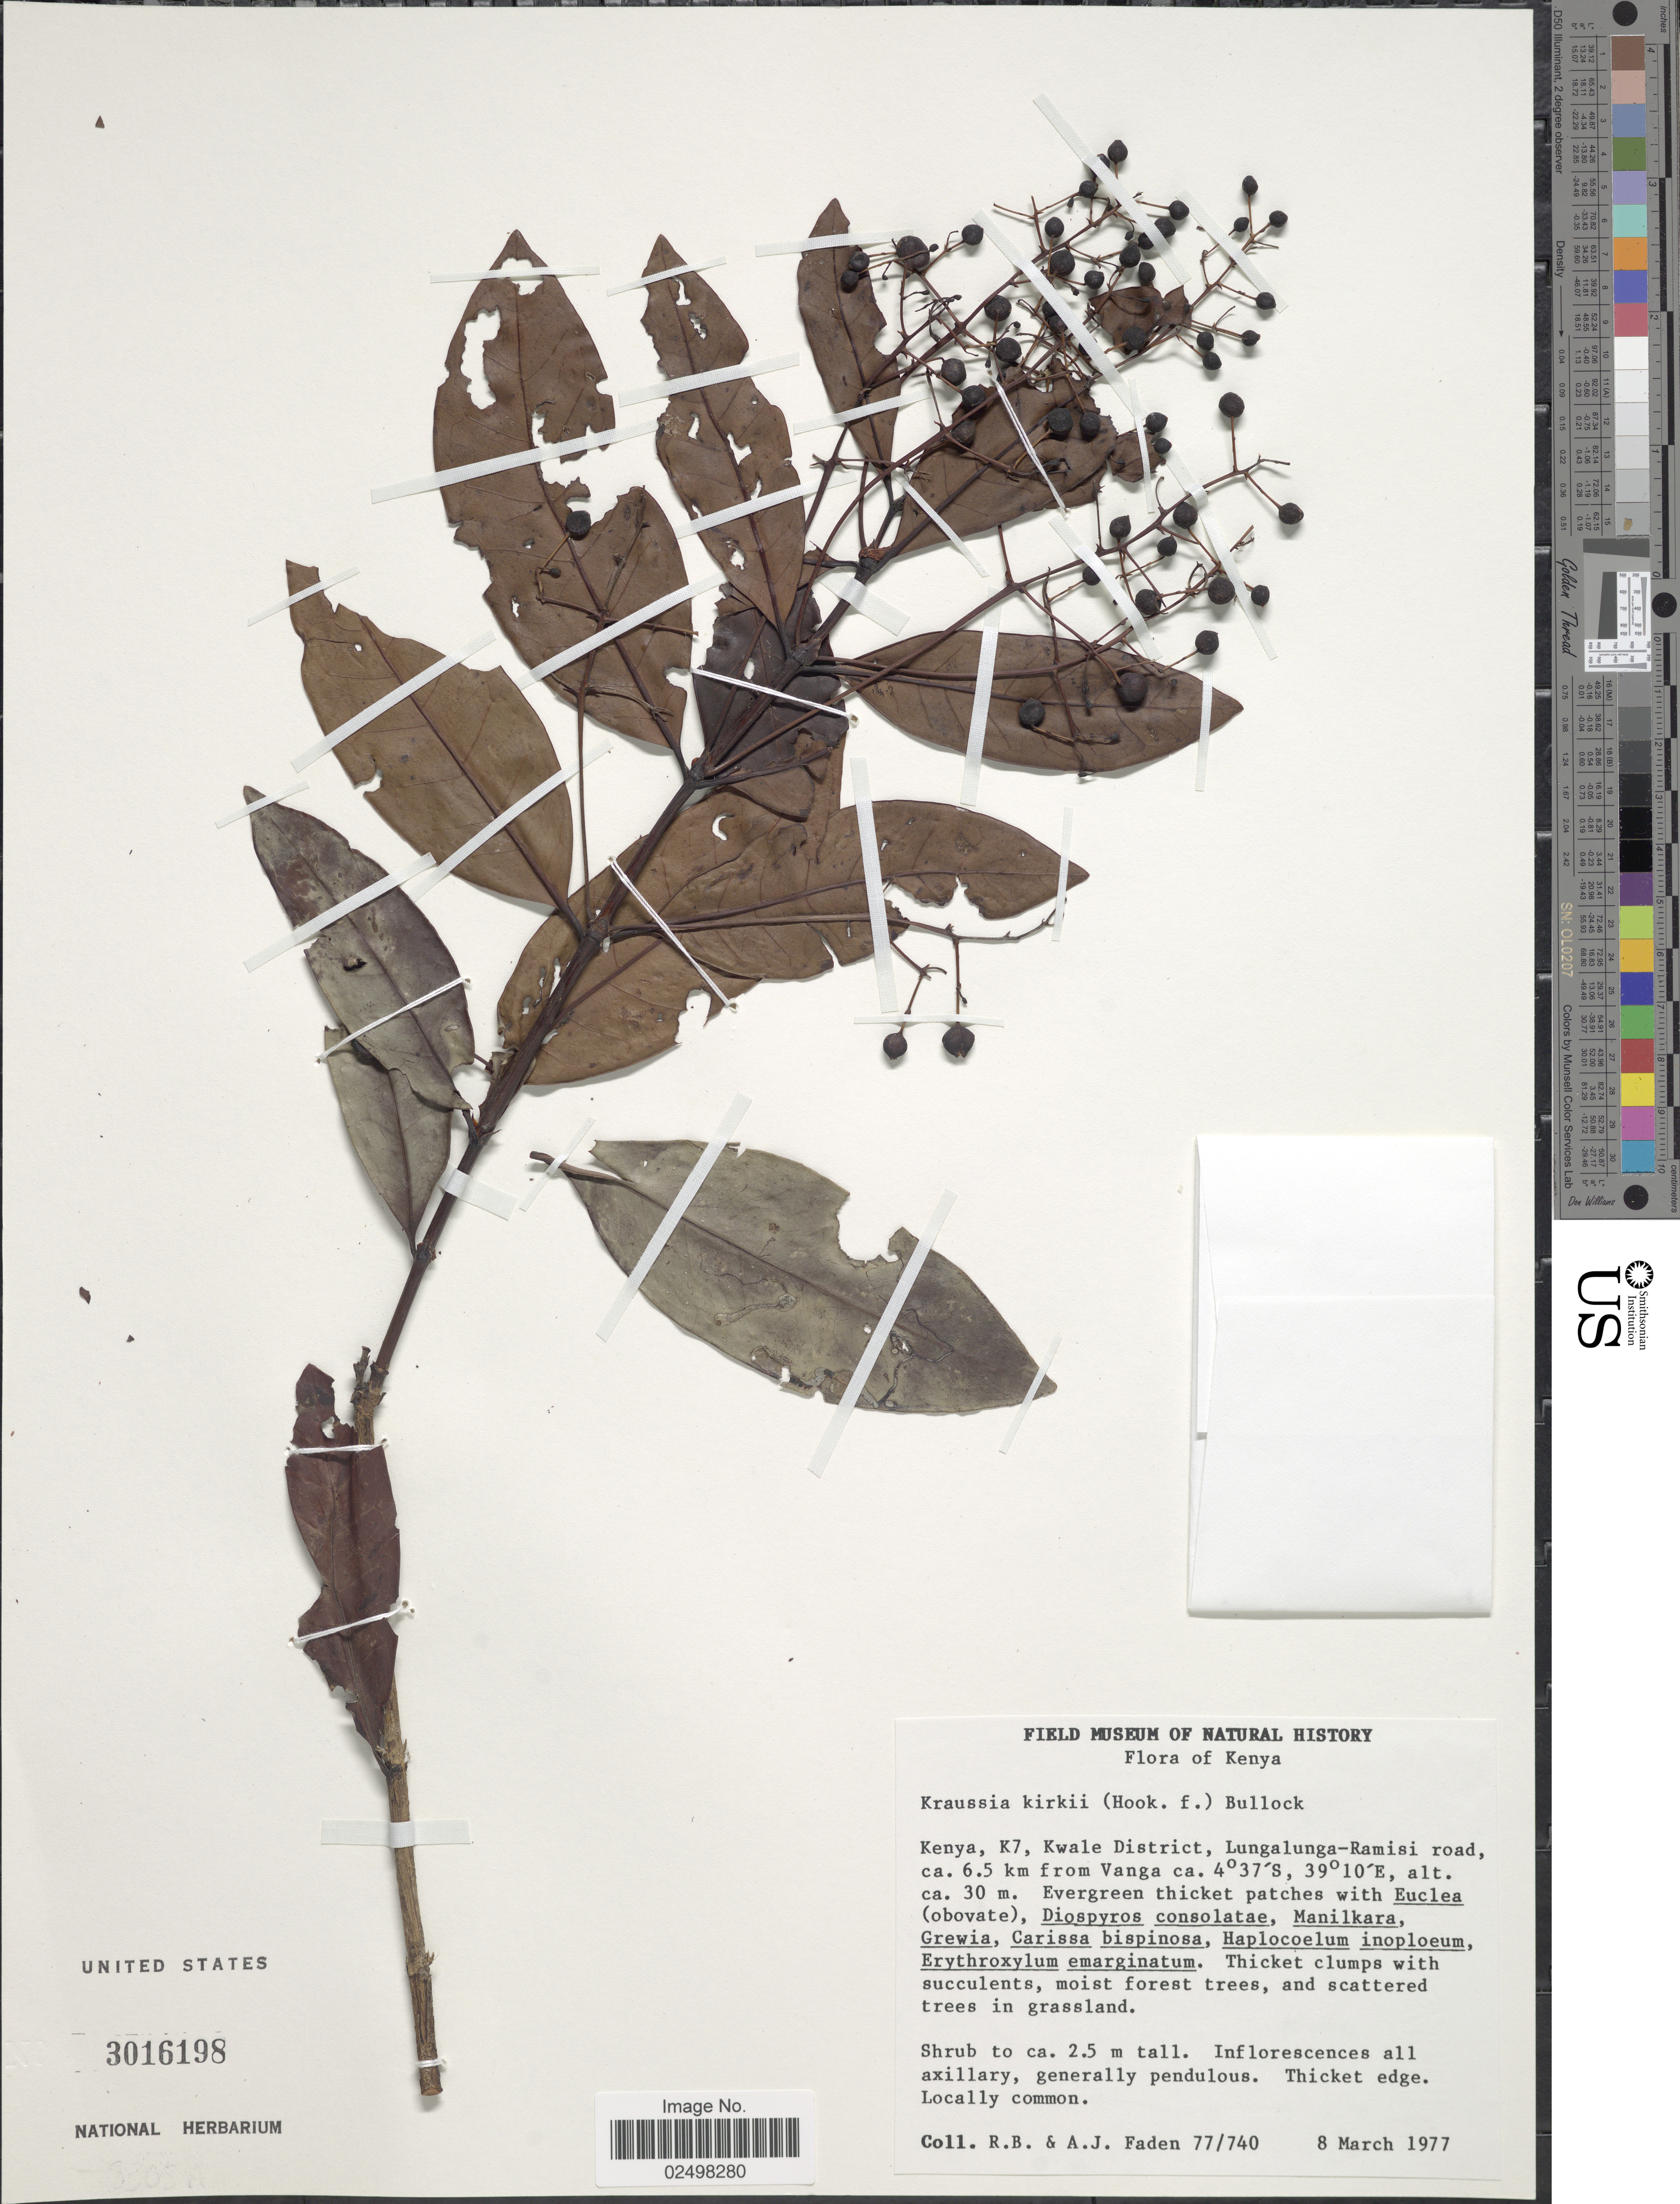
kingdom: Plantae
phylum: Tracheophyta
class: Magnoliopsida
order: Gentianales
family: Rubiaceae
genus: Kraussia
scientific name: Kraussia kirkii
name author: (Hook. f.) Bullock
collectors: R. B. Faden & A. J. Faden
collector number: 77/740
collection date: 1977-03-08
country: Kenya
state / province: Kwale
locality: K7., Lungalunga-Ramisi road, ca. 6.5 km from Vanga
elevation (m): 30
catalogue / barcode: US 3016198